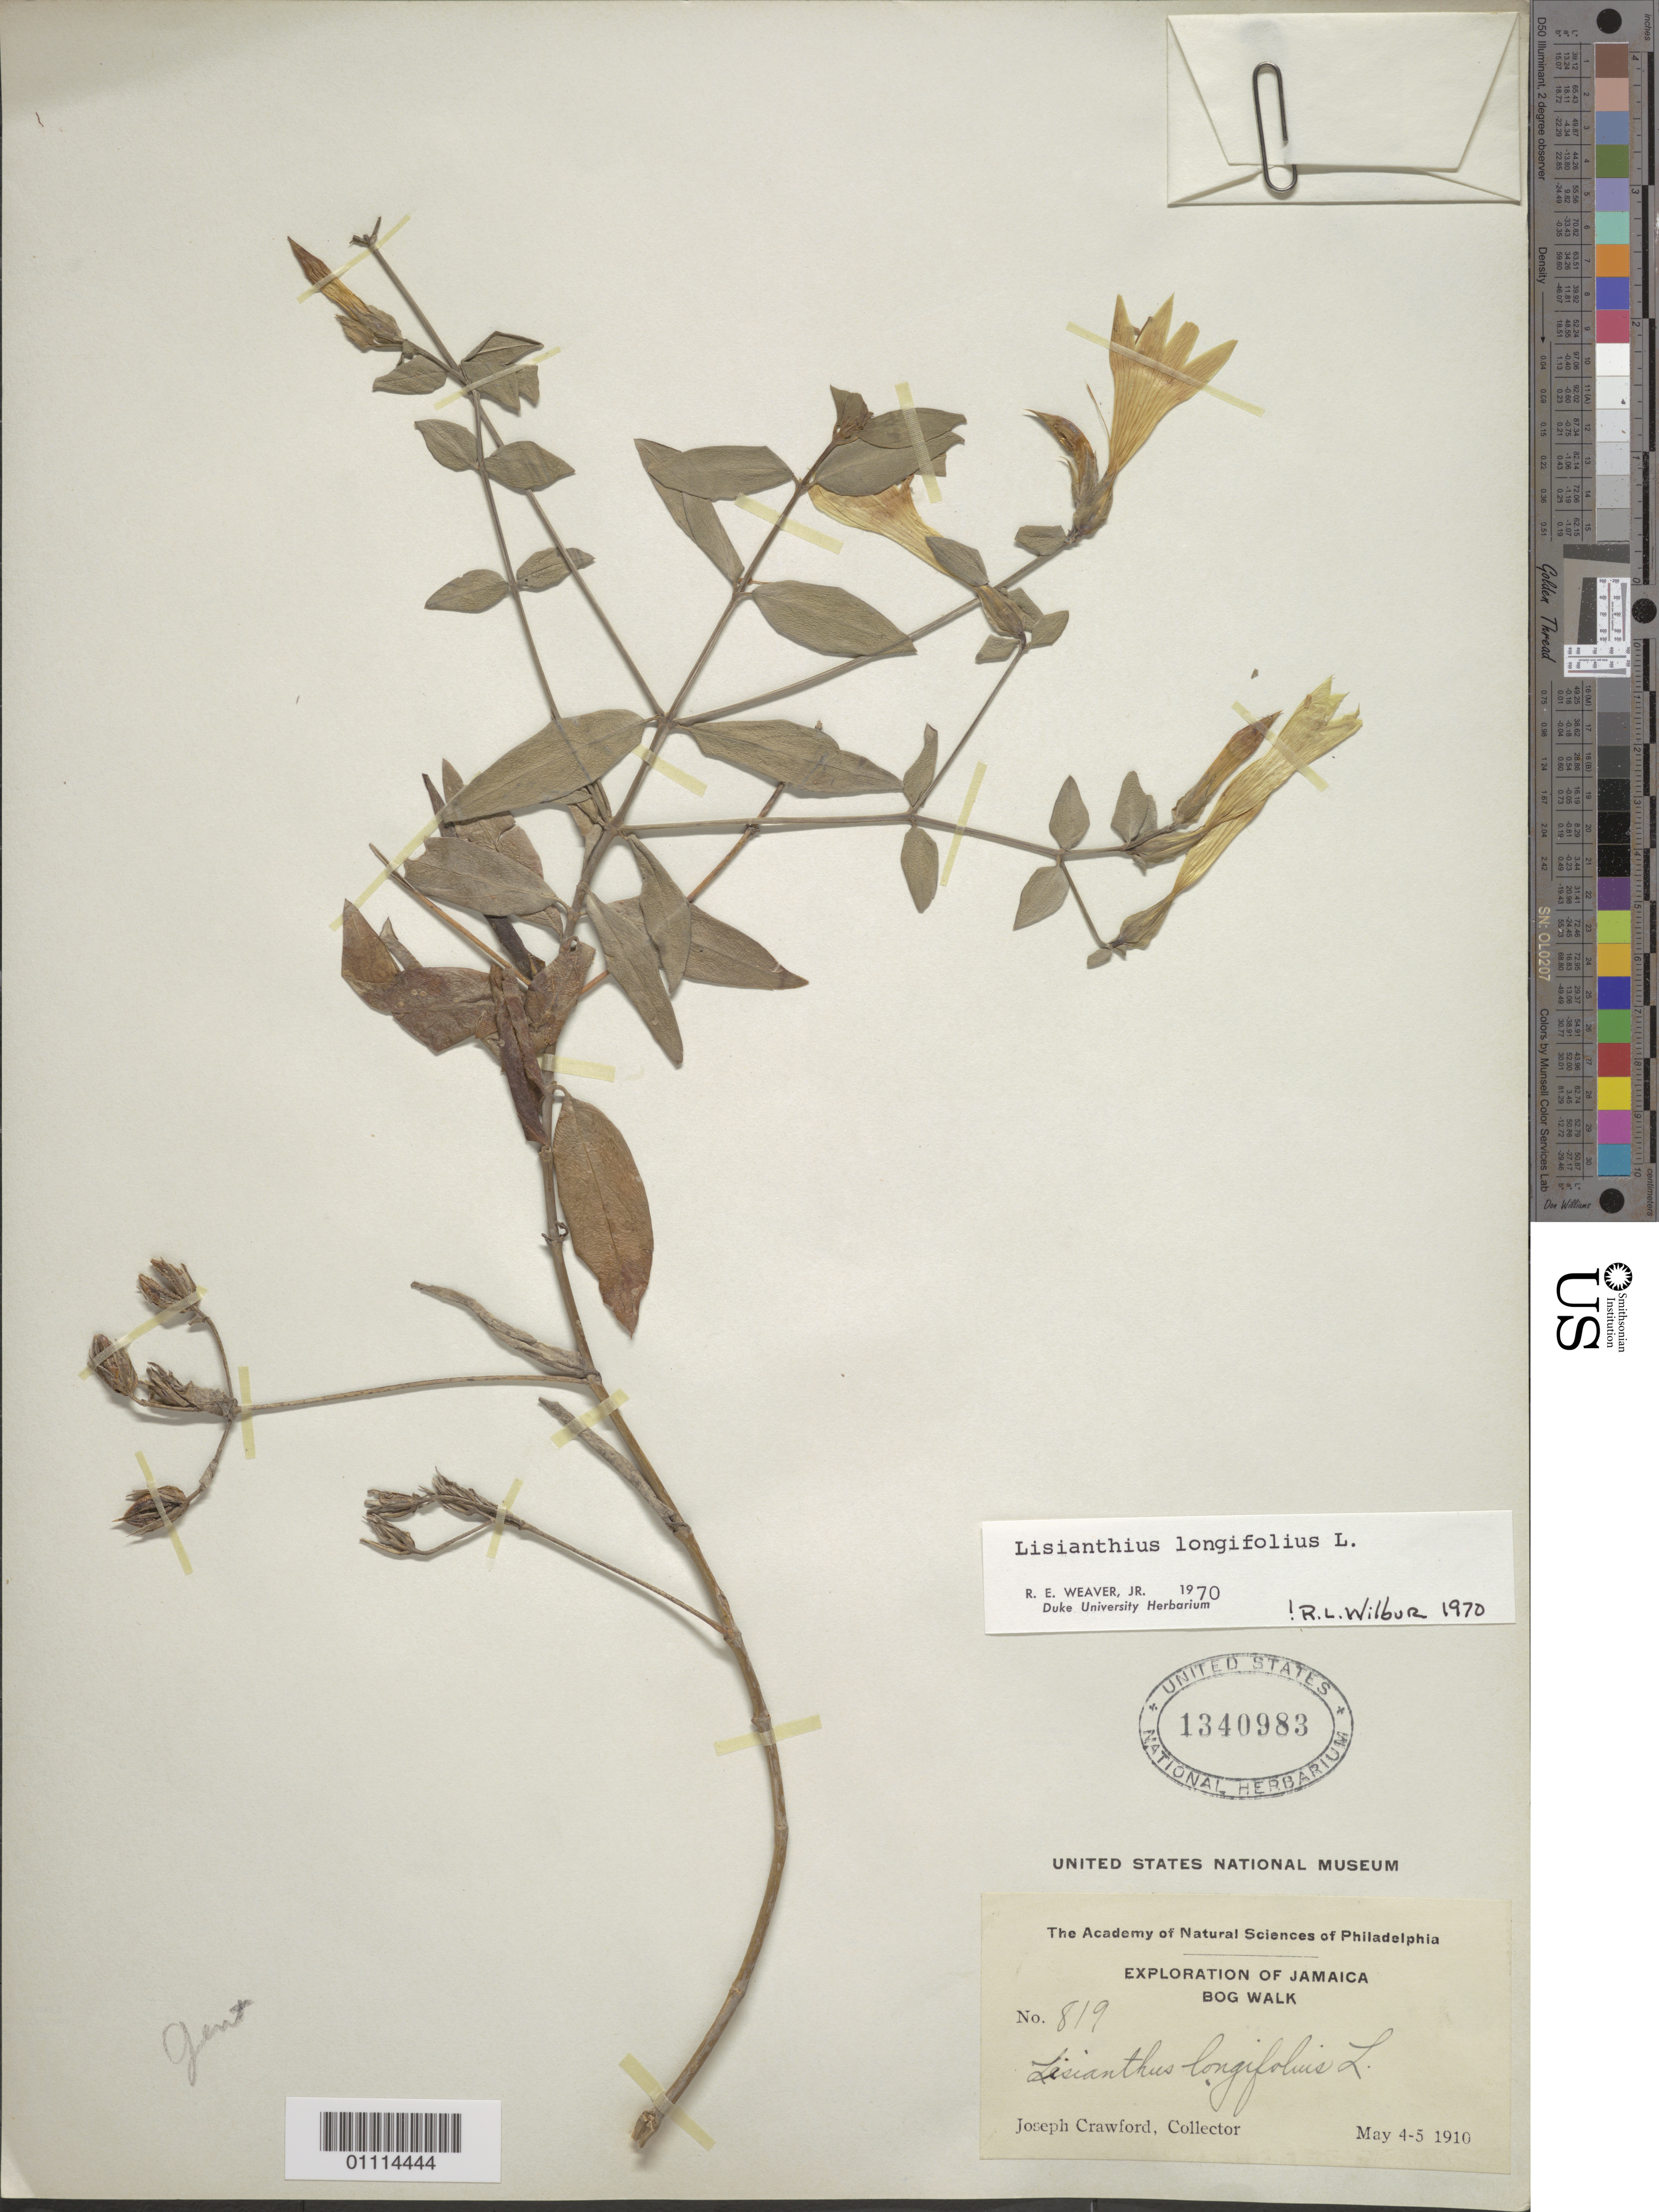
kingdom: Plantae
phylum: Tracheophyta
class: Magnoliopsida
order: Gentianales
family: Gentianaceae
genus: Lisianthius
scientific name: Lisianthius longifolius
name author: L.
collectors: J. Crawford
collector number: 819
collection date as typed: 04 May 1910 to 05 May 1910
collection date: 1910-05-04/1910-05-05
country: Jamaica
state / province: Saint Catherine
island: Jamaica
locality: Bog Walk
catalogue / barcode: US 1340983